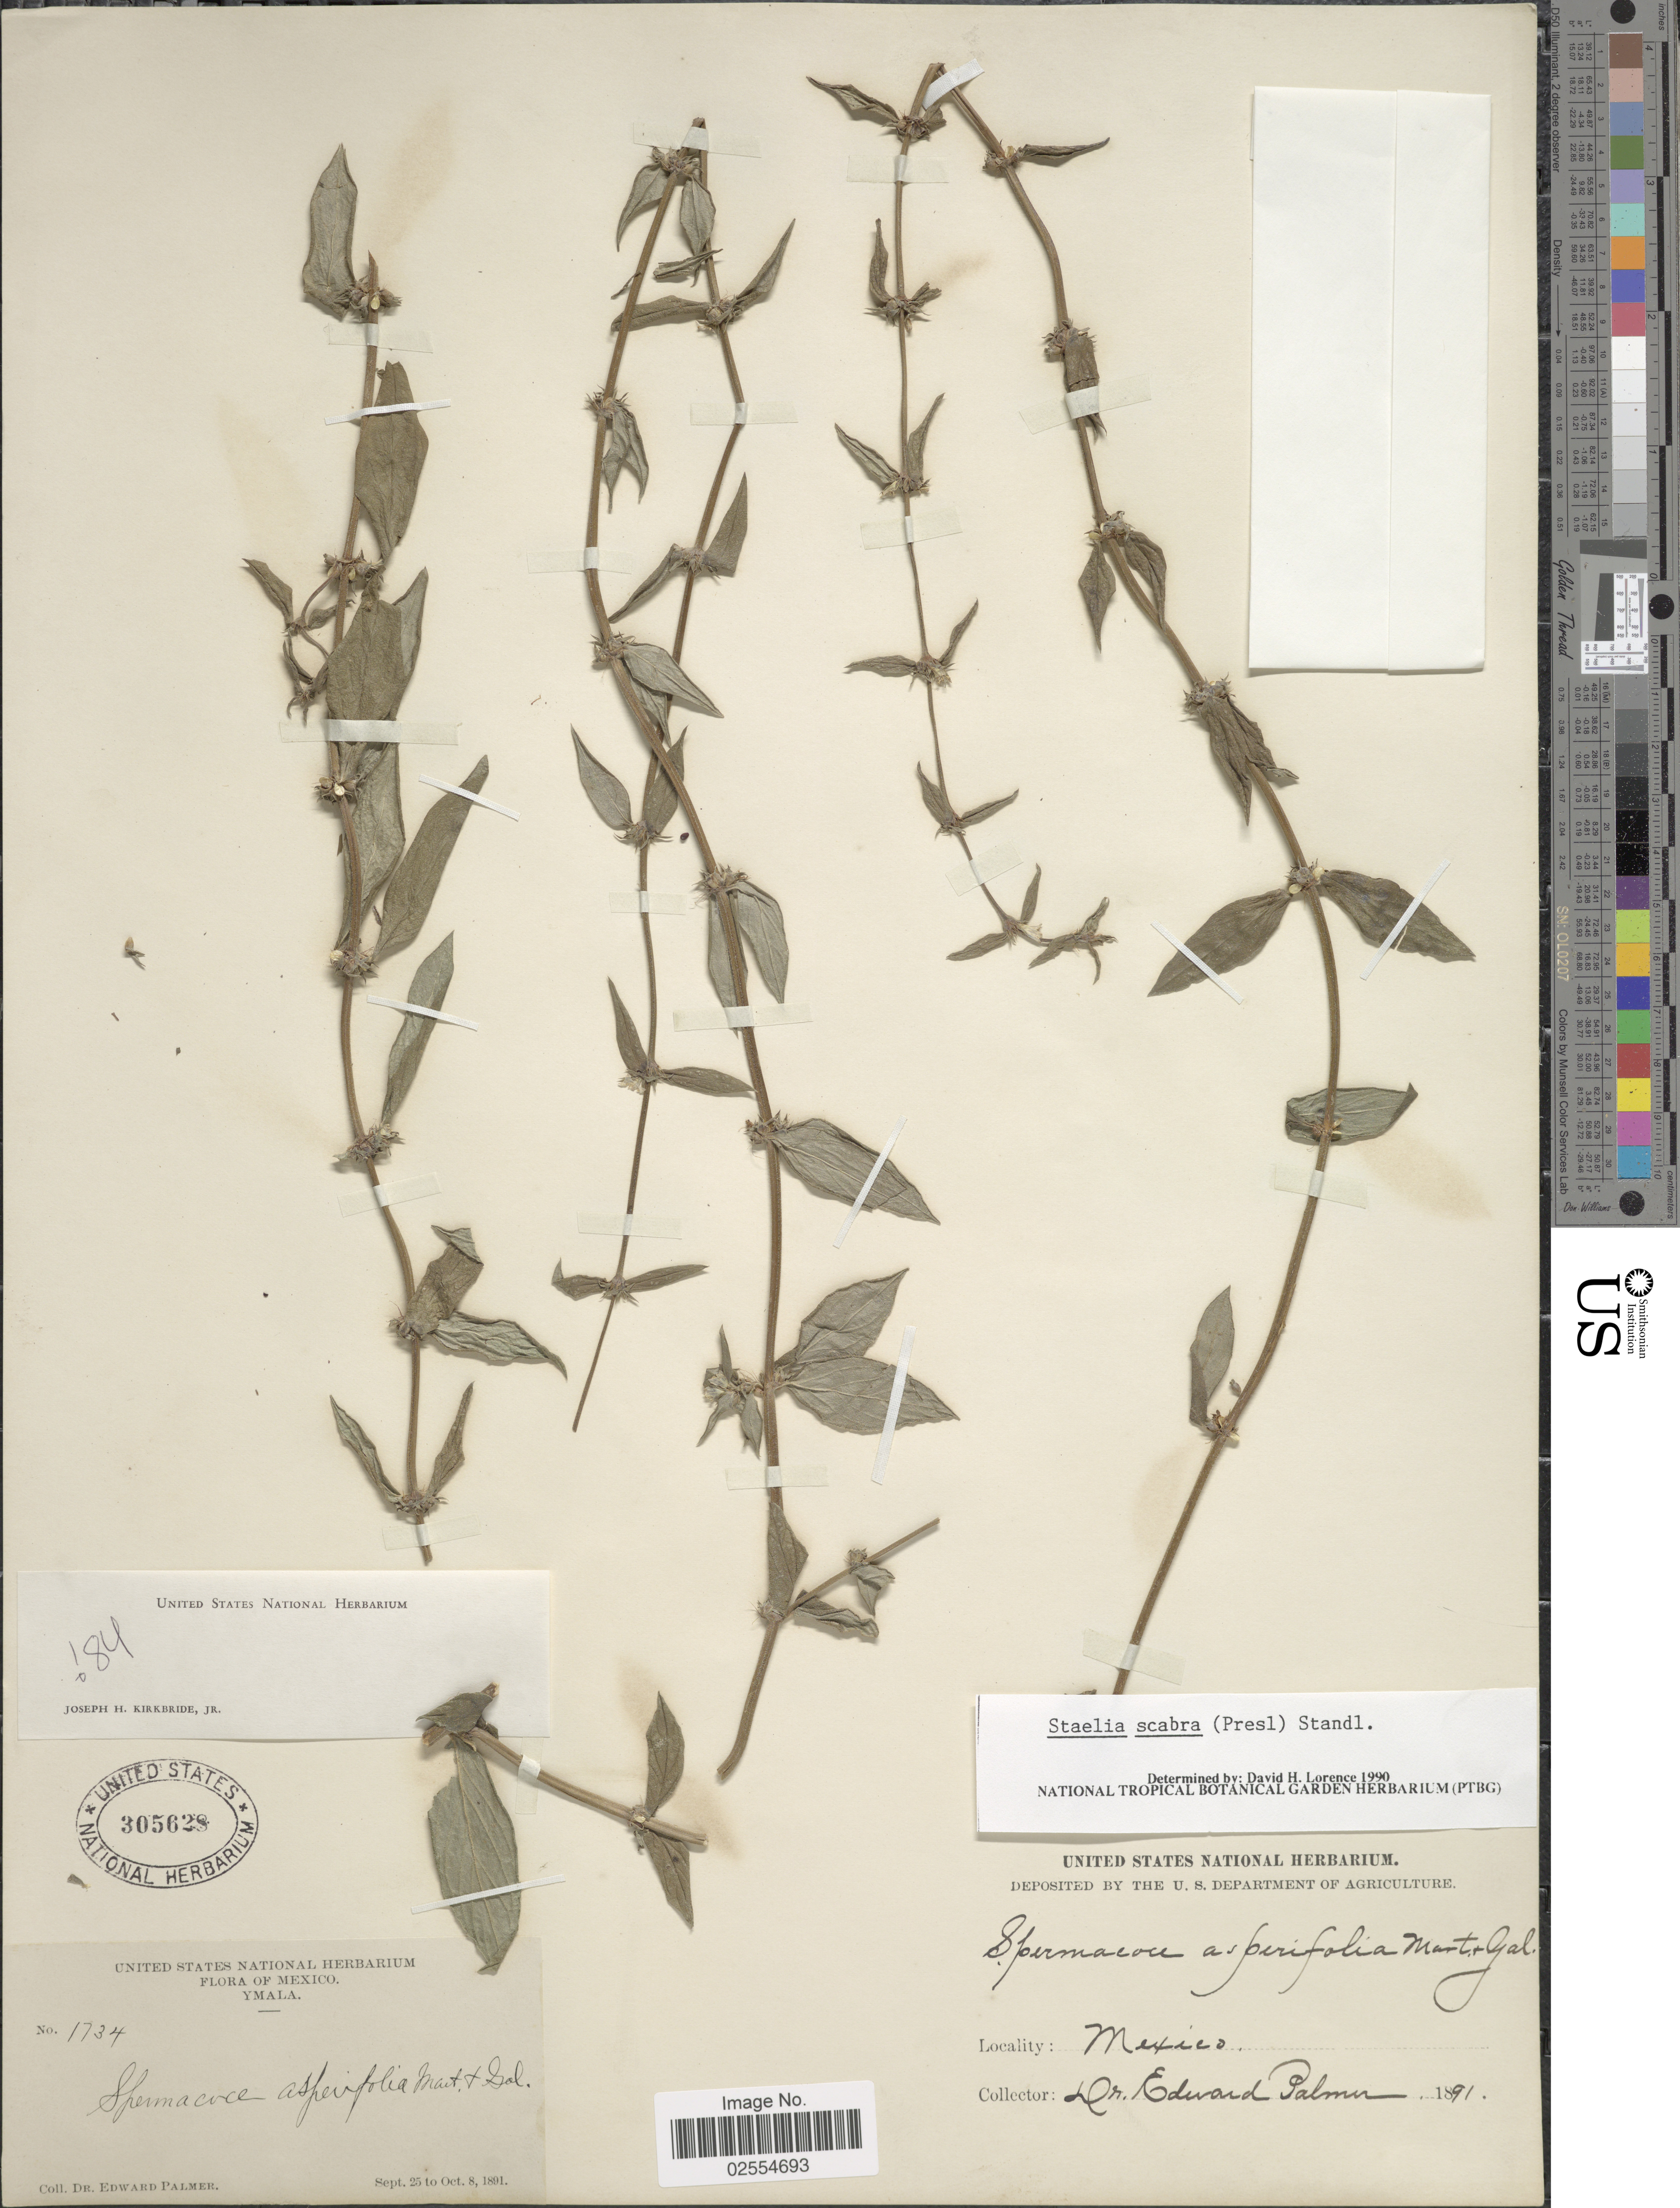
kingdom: Plantae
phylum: Tracheophyta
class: Magnoliopsida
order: Gentianales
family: Rubiaceae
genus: Staelia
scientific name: Staelia scabra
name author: (C. Presl) Standl.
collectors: E. Palmer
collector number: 1734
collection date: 1891-09-25/1891-10-08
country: Mexico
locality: Ymala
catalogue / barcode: US 305628